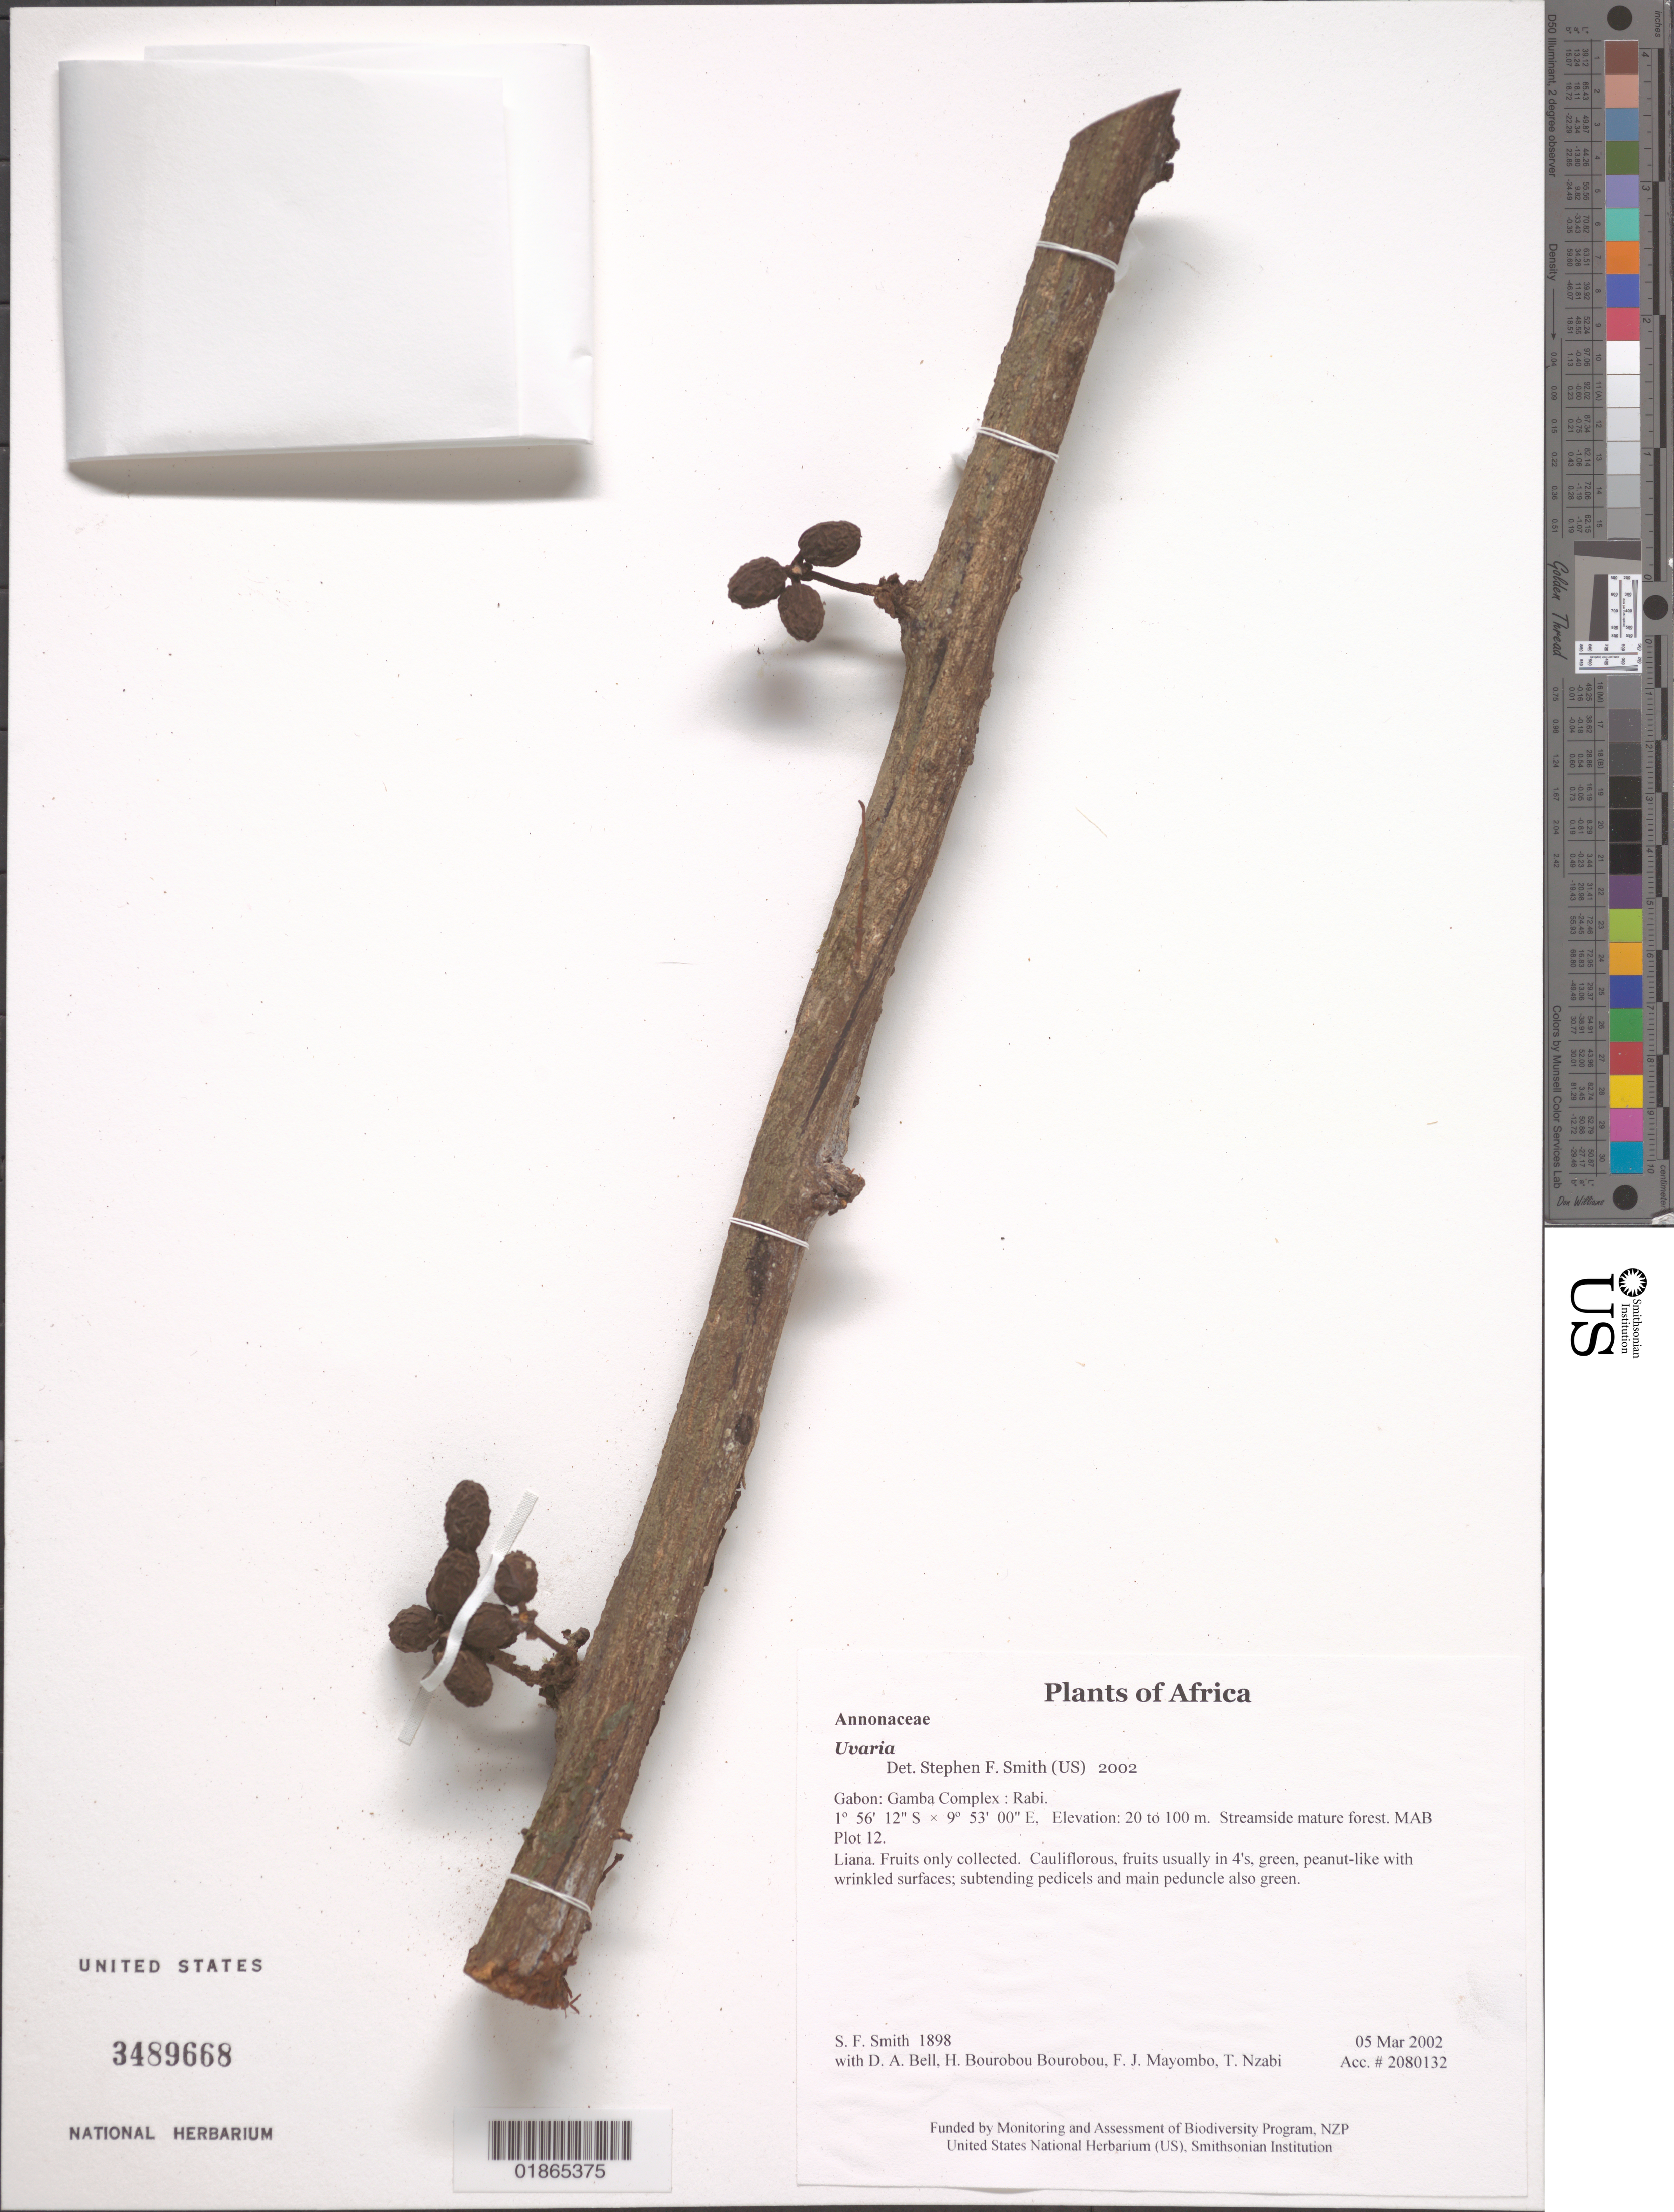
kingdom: Plantae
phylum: Tracheophyta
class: Magnoliopsida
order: Magnoliales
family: Annonaceae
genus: Uvaria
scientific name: Uvaria sp.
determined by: Smith, Stephen F., (US), NMNH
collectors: S.F. Smith, D. A. Bell, H. Bourobou Bourobou & F. J. Mayombo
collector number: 1898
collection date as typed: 05 Mar 2002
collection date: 2002-03-05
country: Gabon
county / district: Gamba Complex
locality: Rabi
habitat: Streamside mature forest. MAB Plot 12.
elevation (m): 20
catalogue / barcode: US 3489668